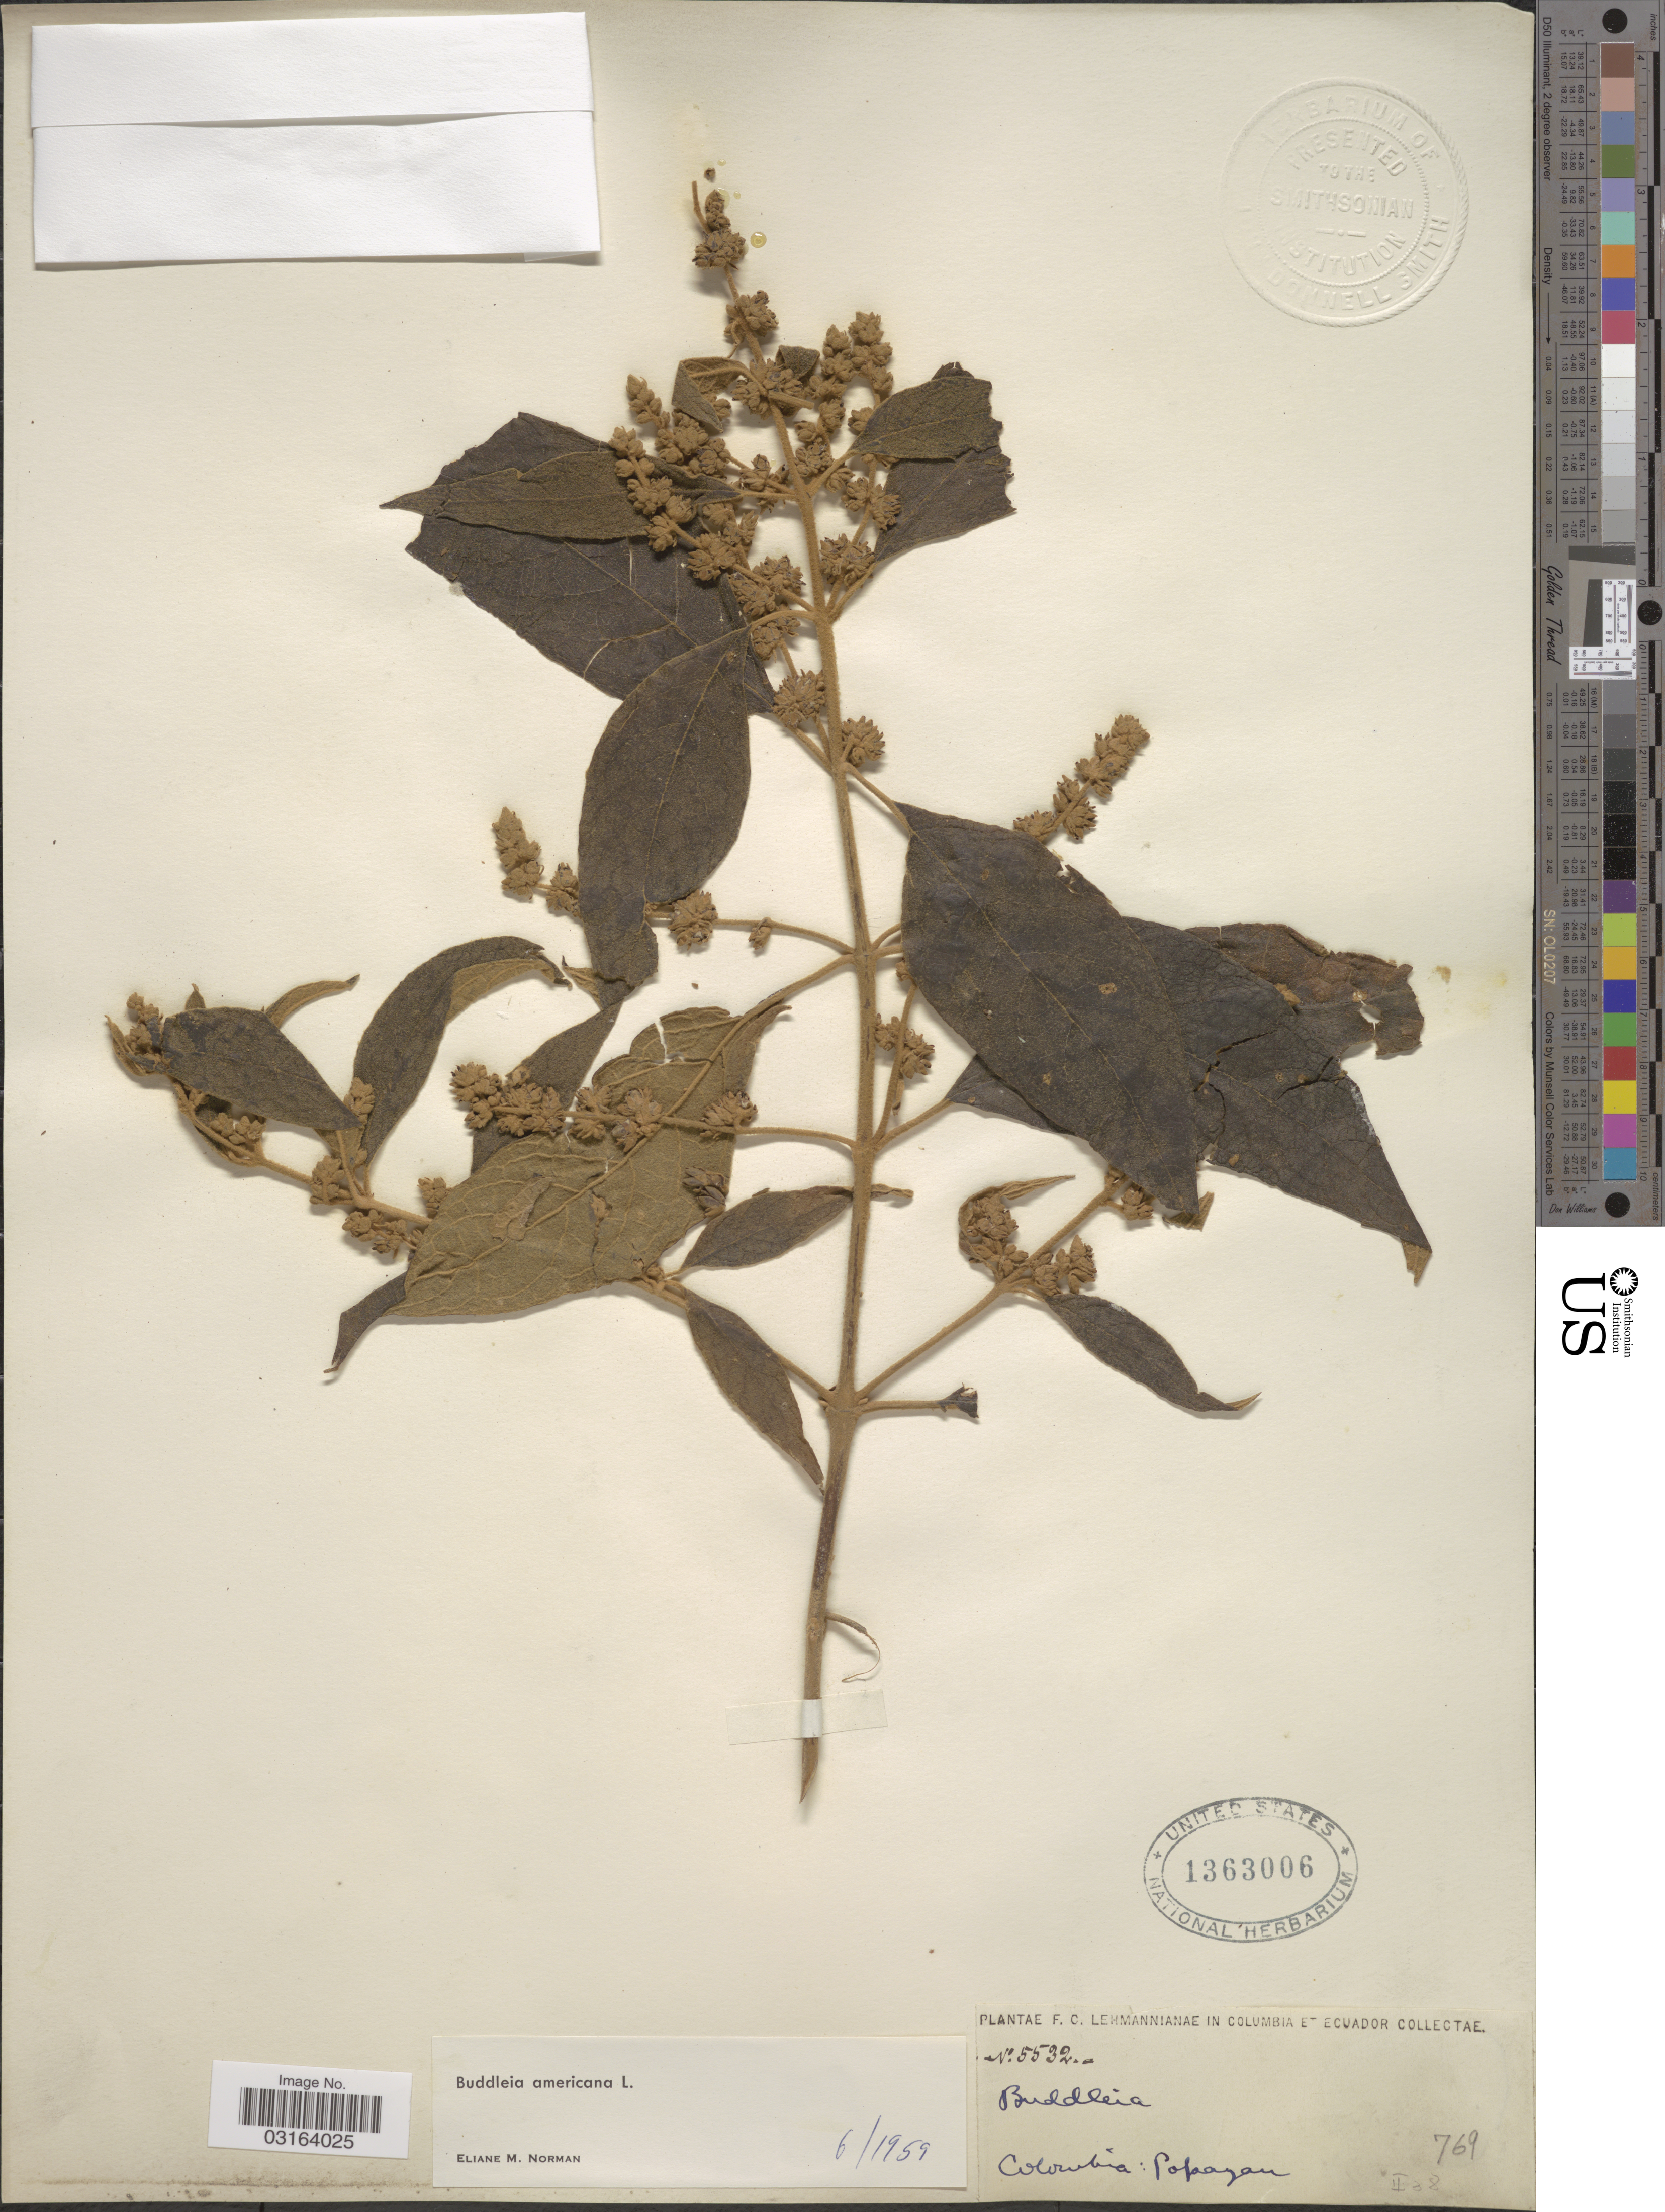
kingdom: Plantae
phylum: Tracheophyta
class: Magnoliopsida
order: Lamiales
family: Scrophulariaceae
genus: Buddleja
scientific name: Buddleja americana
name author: L.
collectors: F. C. Lehmann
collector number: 5532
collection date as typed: Transcribed d/m/y: /2/38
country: Colombia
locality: Popayan.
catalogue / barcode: US 1363006